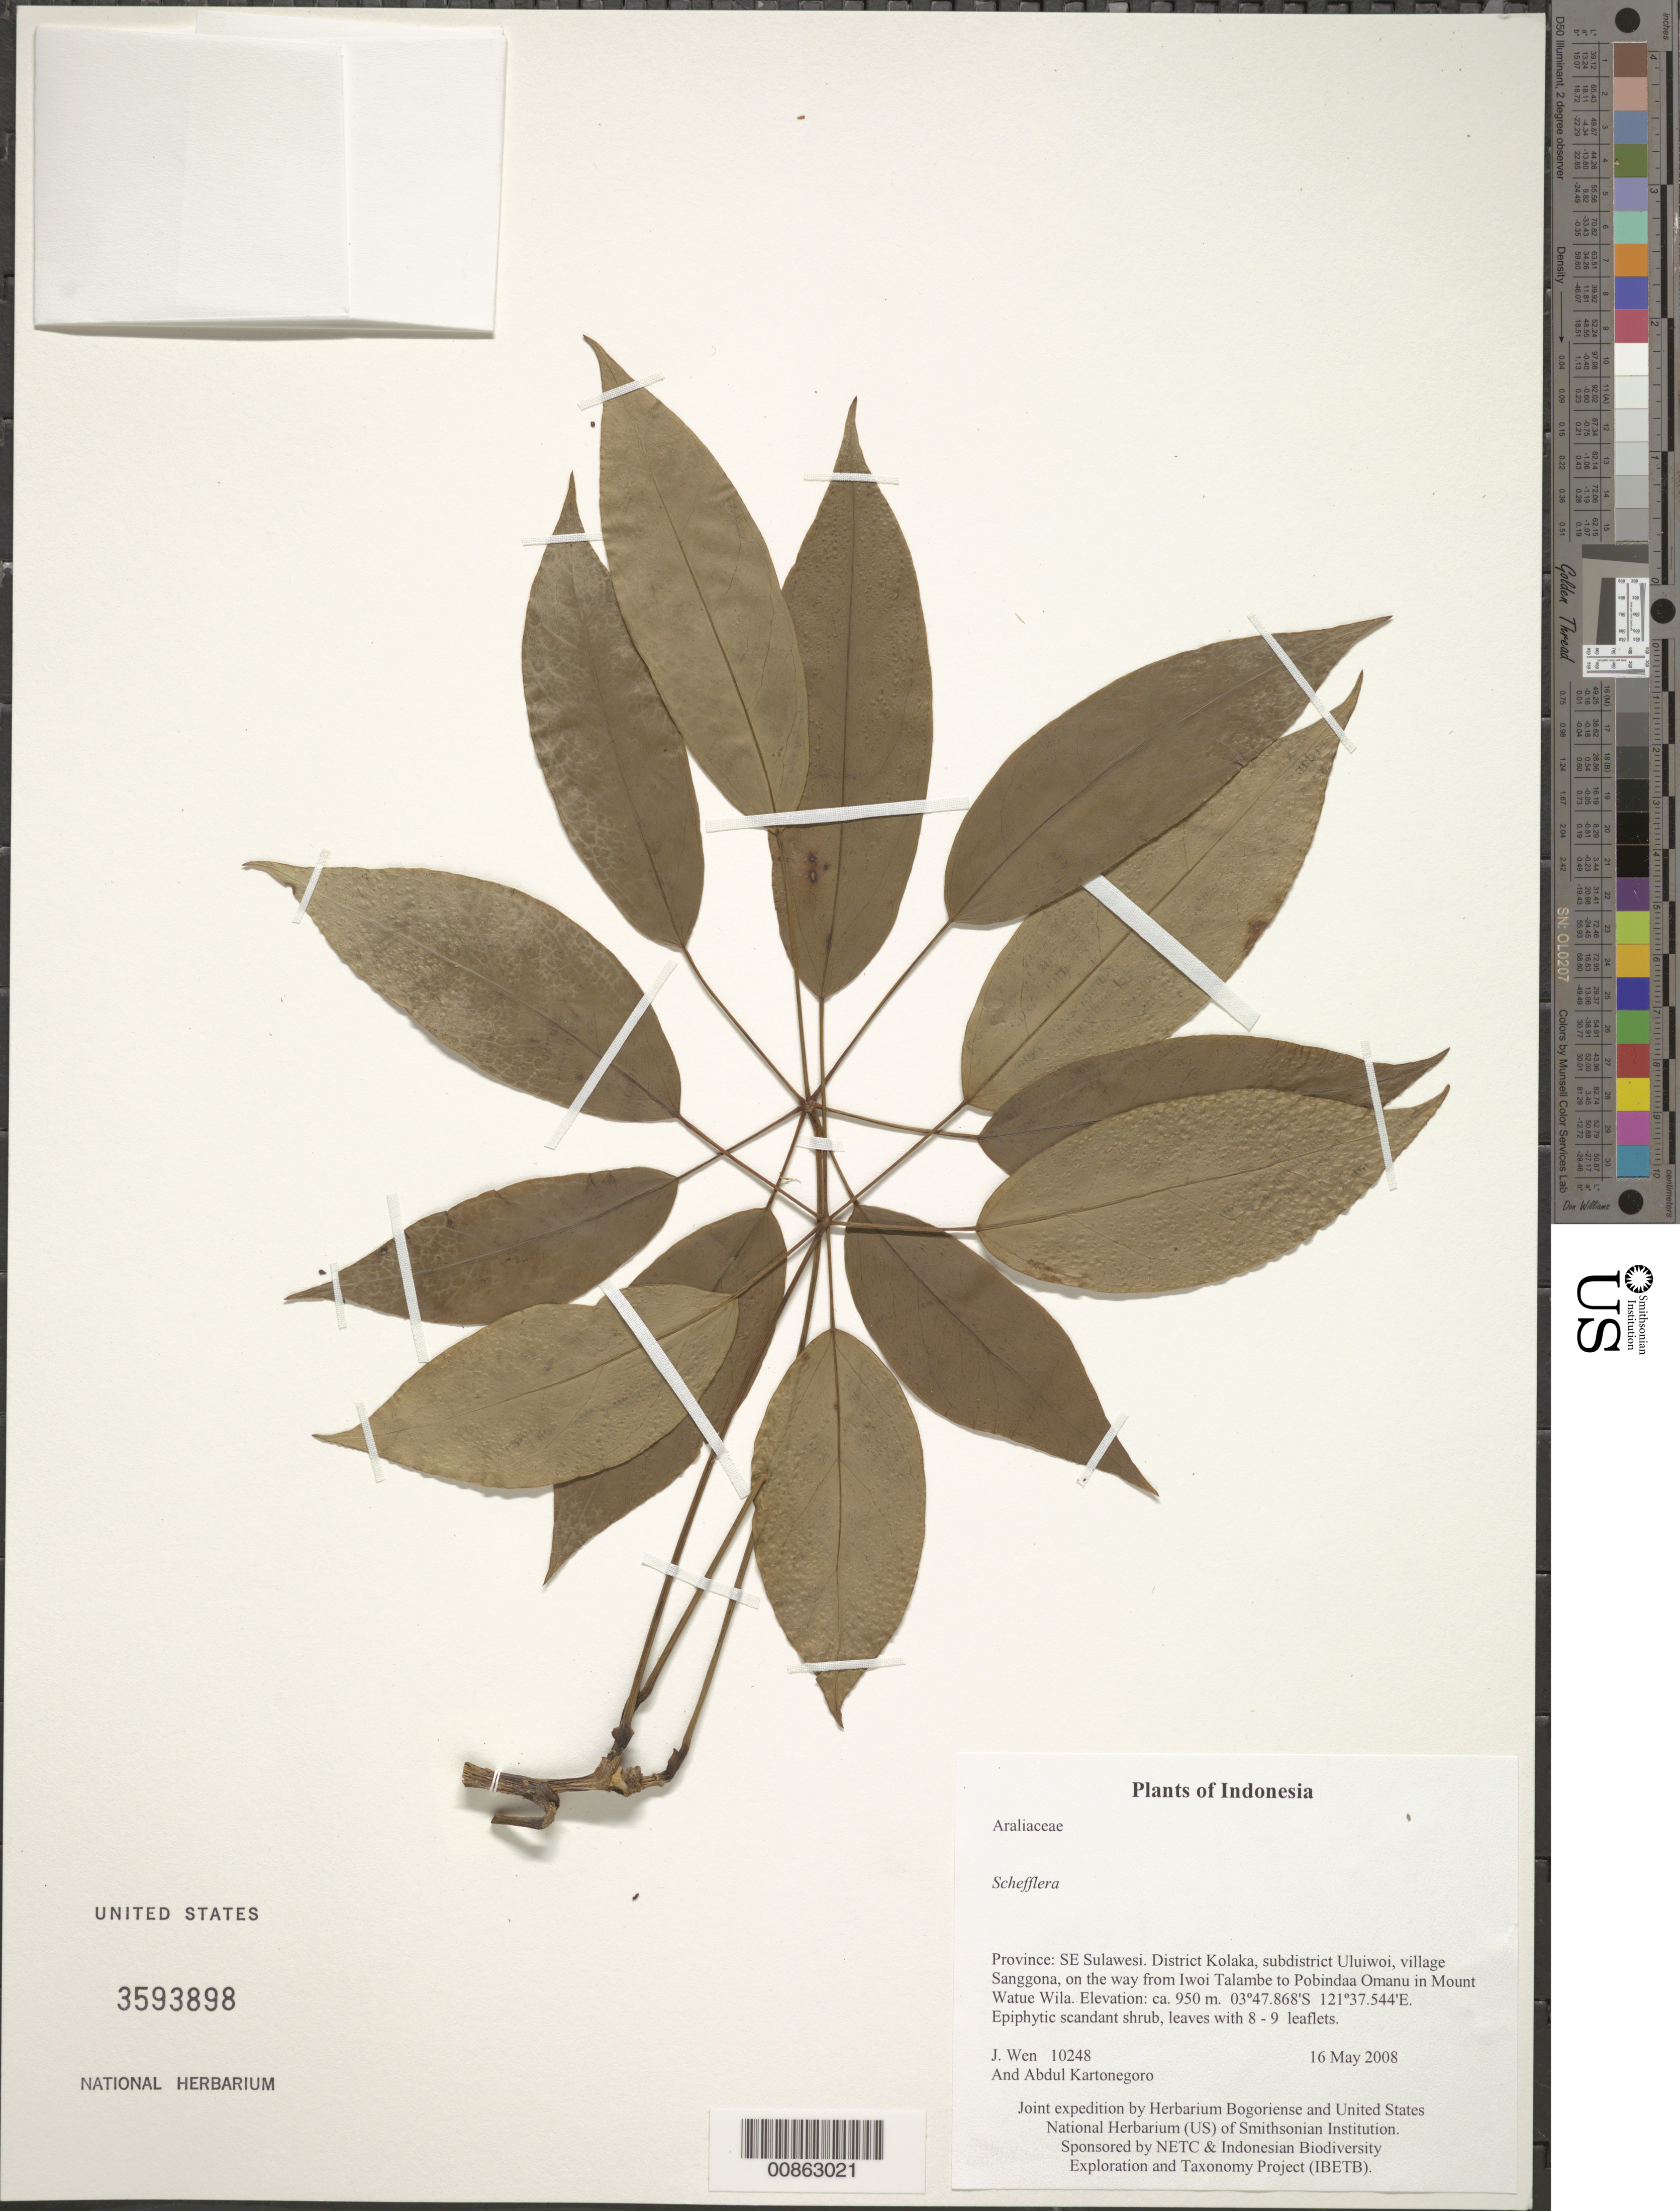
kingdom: Plantae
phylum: Tracheophyta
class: Magnoliopsida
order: Apiales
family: Araliaceae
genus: Schefflera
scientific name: Schefflera sp.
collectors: J. Wen & A. Kartonegoro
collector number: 10248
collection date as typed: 16 May 2008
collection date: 2008-05-16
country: Indonesia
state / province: Sulawesi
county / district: Sulawesi Tenggara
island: Sulawesi [Celebes]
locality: District Kolaka, subdistrict Uluiwoi, village Sanggona, on the way from Iwoi Talambe to Pobindaa Omanu in Mount Watue Wila.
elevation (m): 950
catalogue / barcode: US 3593898